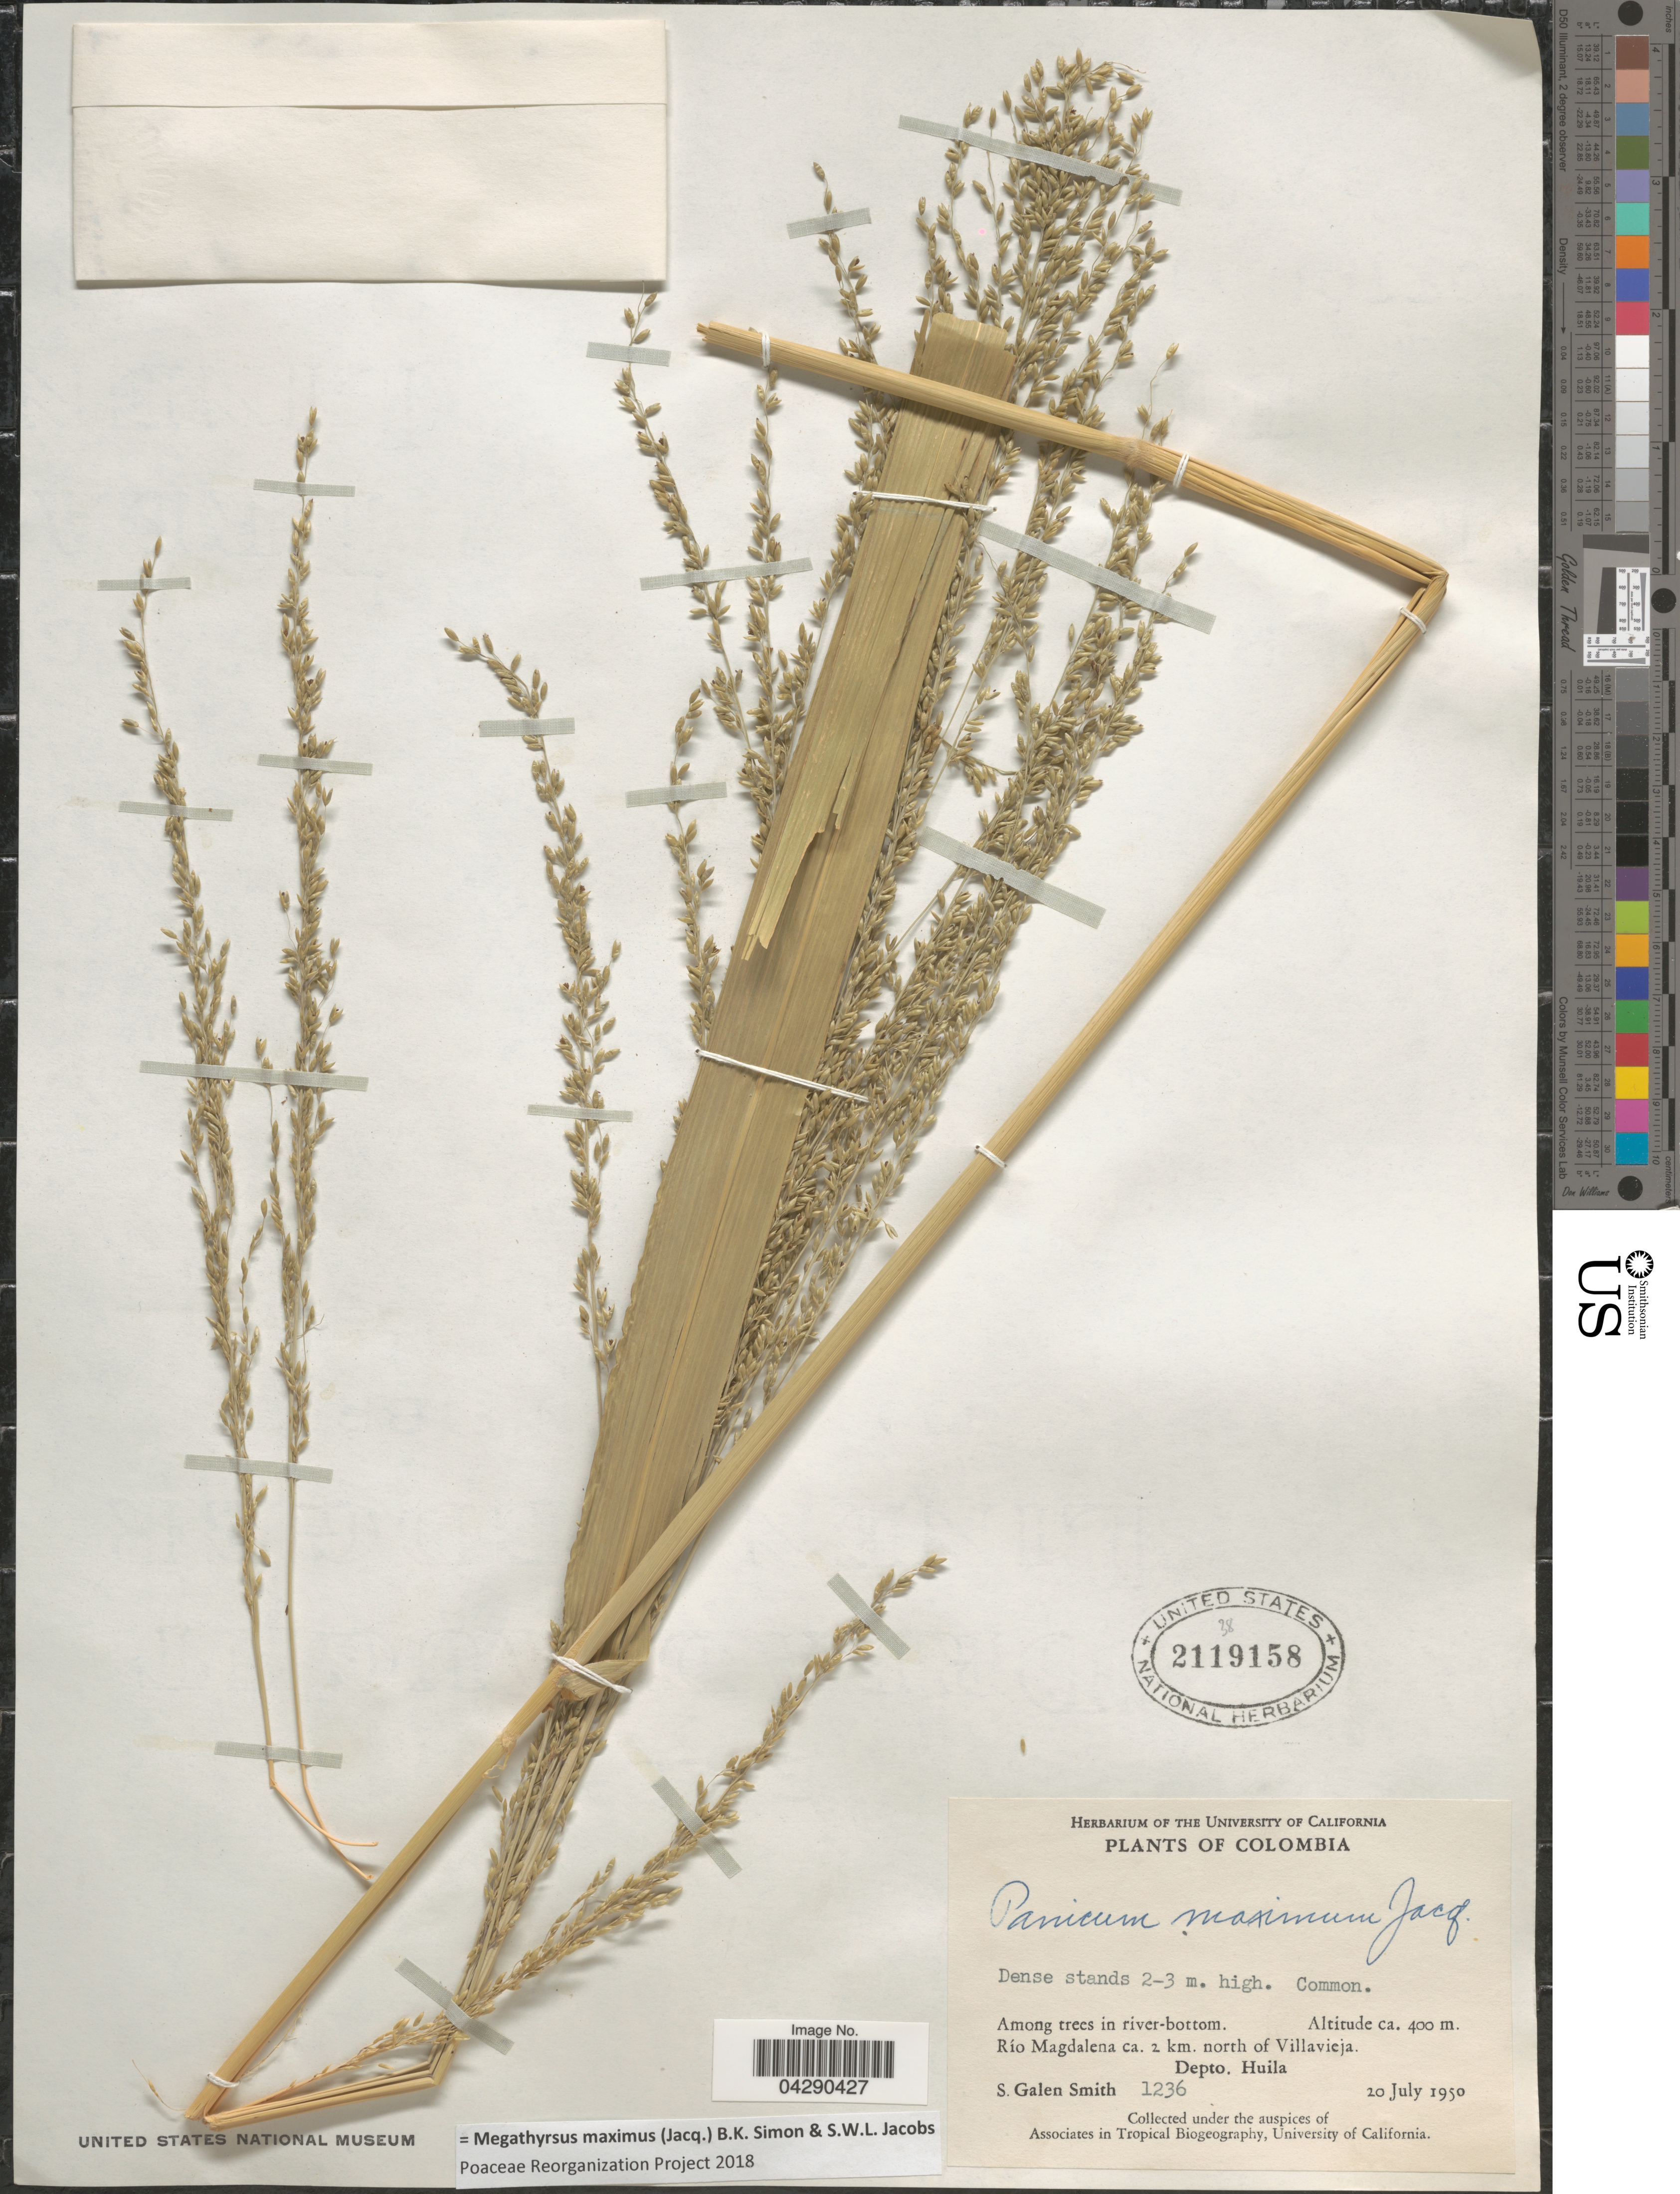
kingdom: Plantae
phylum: Tracheophyta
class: Liliopsida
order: Poales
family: Poaceae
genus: Megathyrsus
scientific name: Megathyrsus maximus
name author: (Jacq.) B.K. Simon & S.W.L. Jacobs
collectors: S. G. Smith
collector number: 1236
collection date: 1950-07-20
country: Colombia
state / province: Huila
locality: Río Magdalena ca. 2 km. north of Villavieja. Depto. Huila.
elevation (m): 400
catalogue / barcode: US 2119158